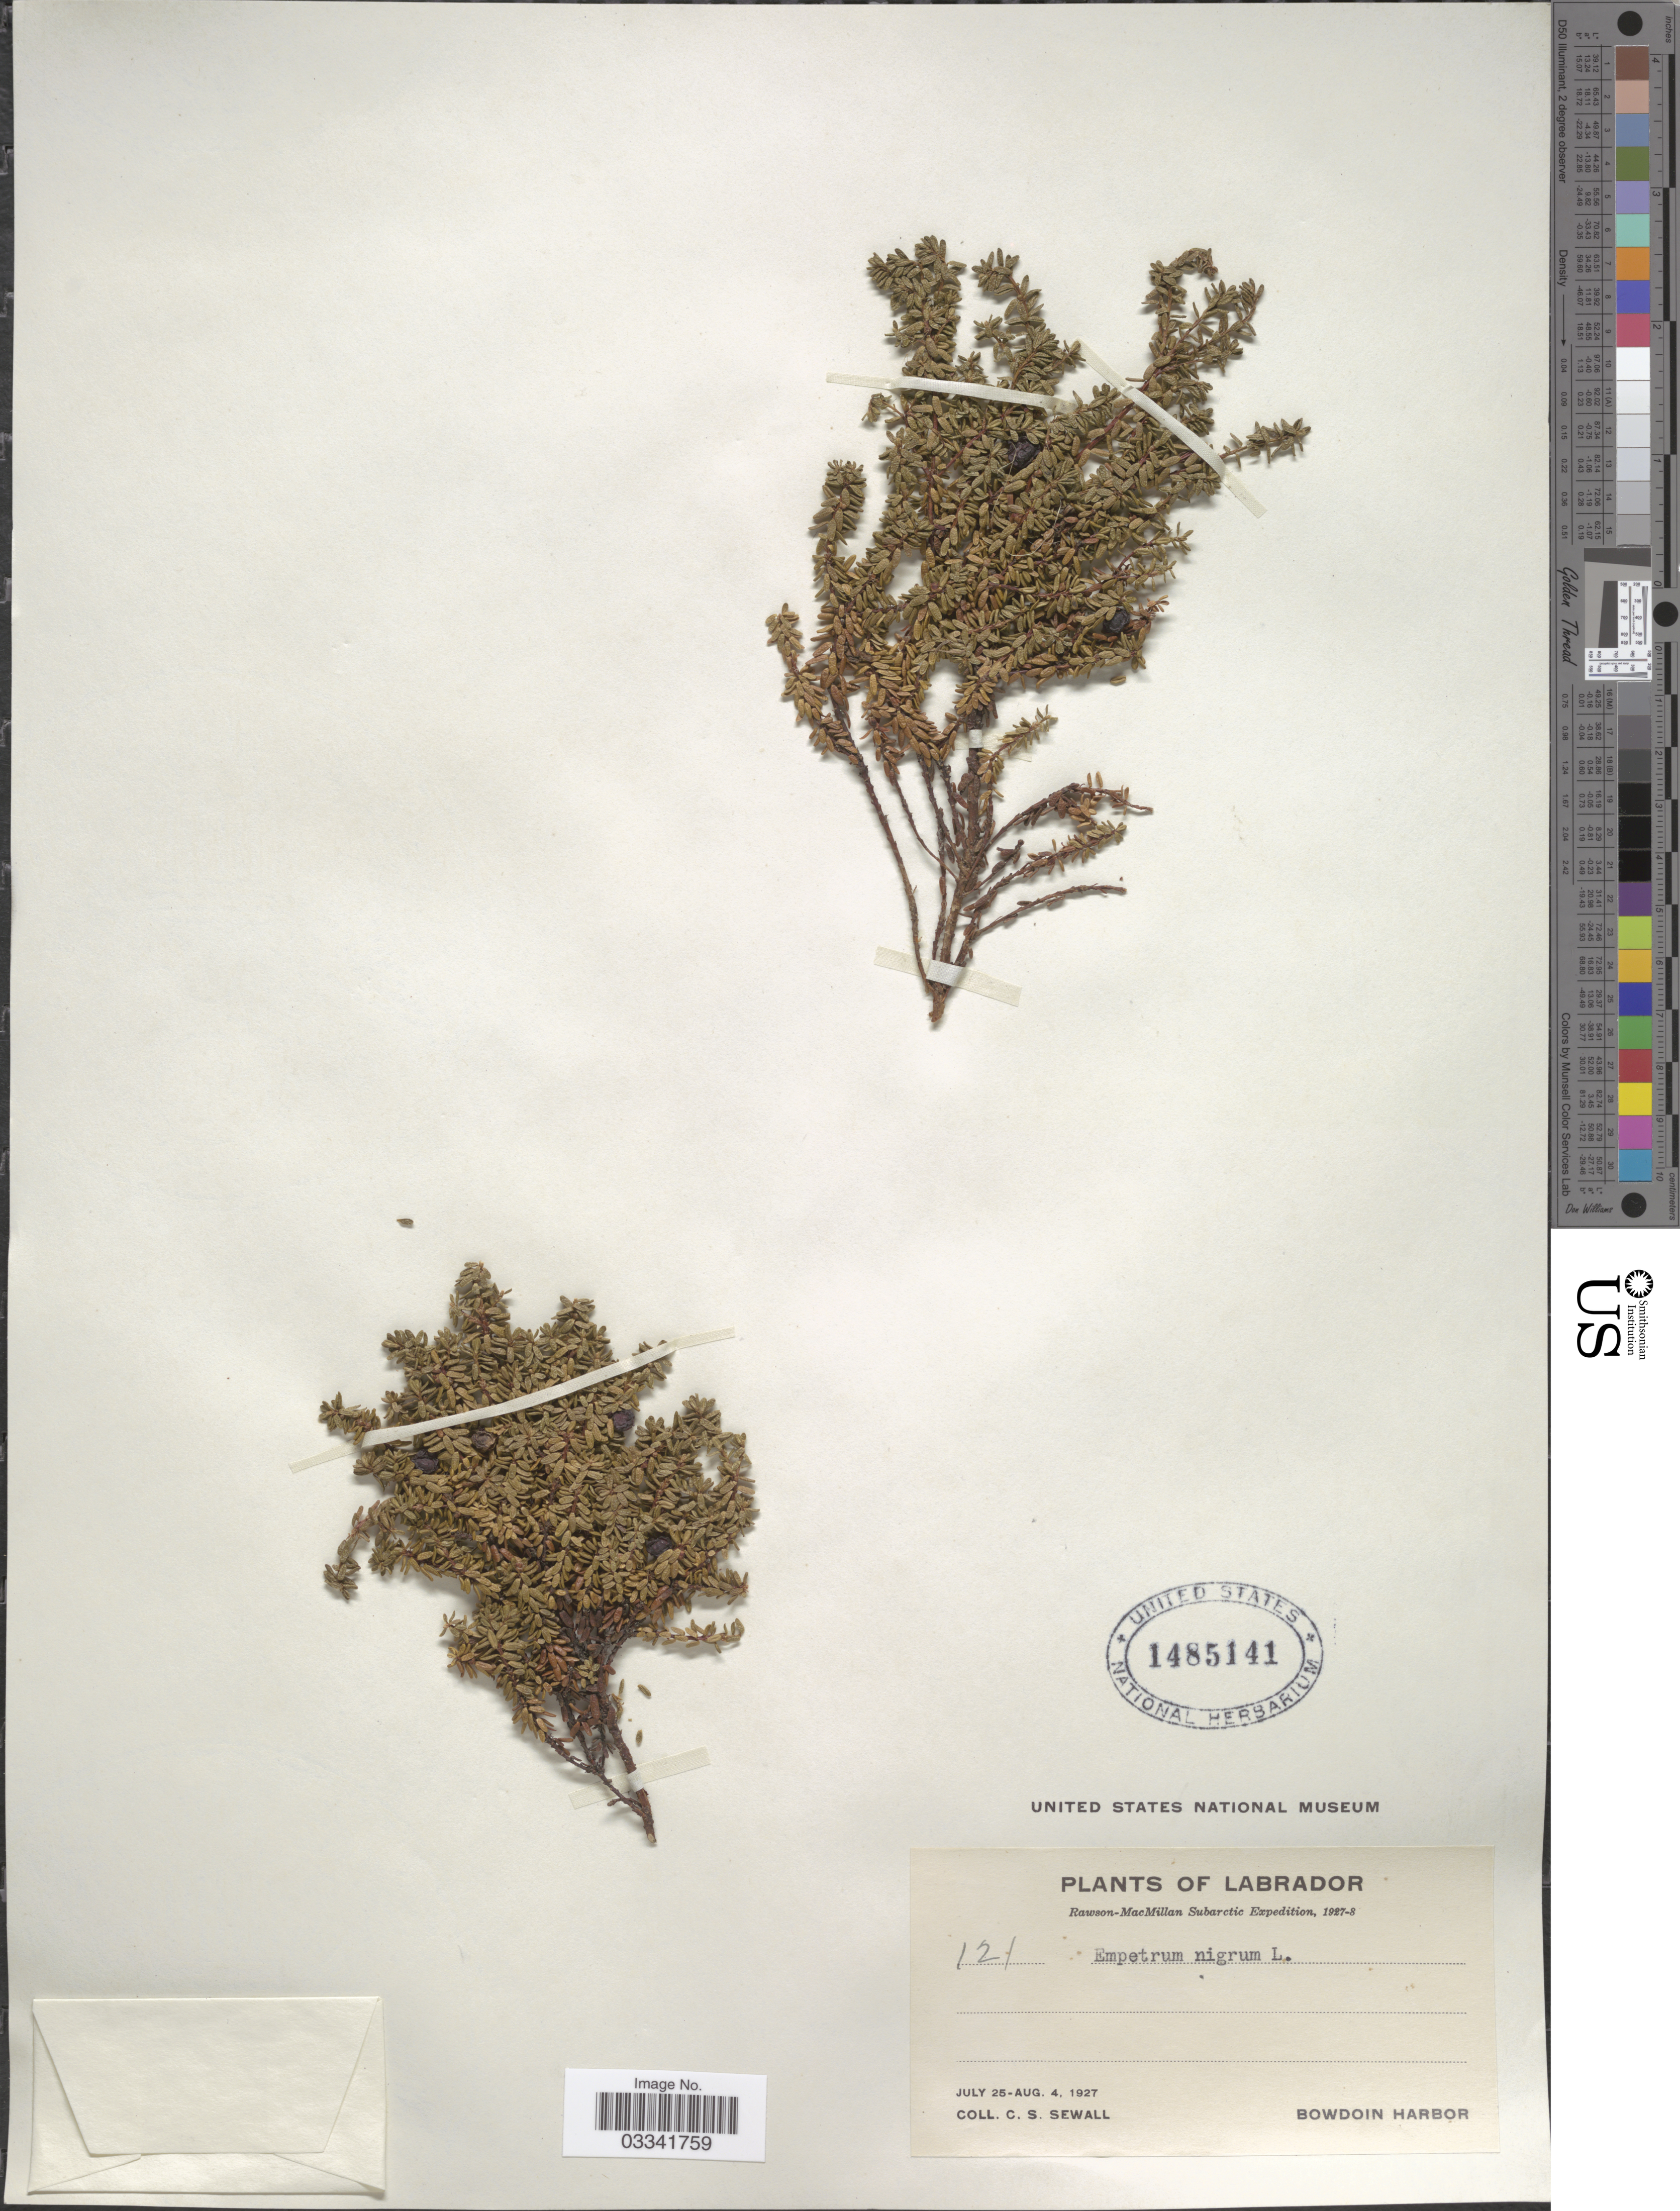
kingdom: Plantae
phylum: Tracheophyta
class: Magnoliopsida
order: Ericales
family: Ericaceae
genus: Empetrum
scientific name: Empetrum nigrum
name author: L.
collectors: C. Sewall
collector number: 121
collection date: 1927-07-25/1927-08-04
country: Canada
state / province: Newfoundland and Labrador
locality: Labrador. Bowdoin Harbor.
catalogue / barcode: US 1485141